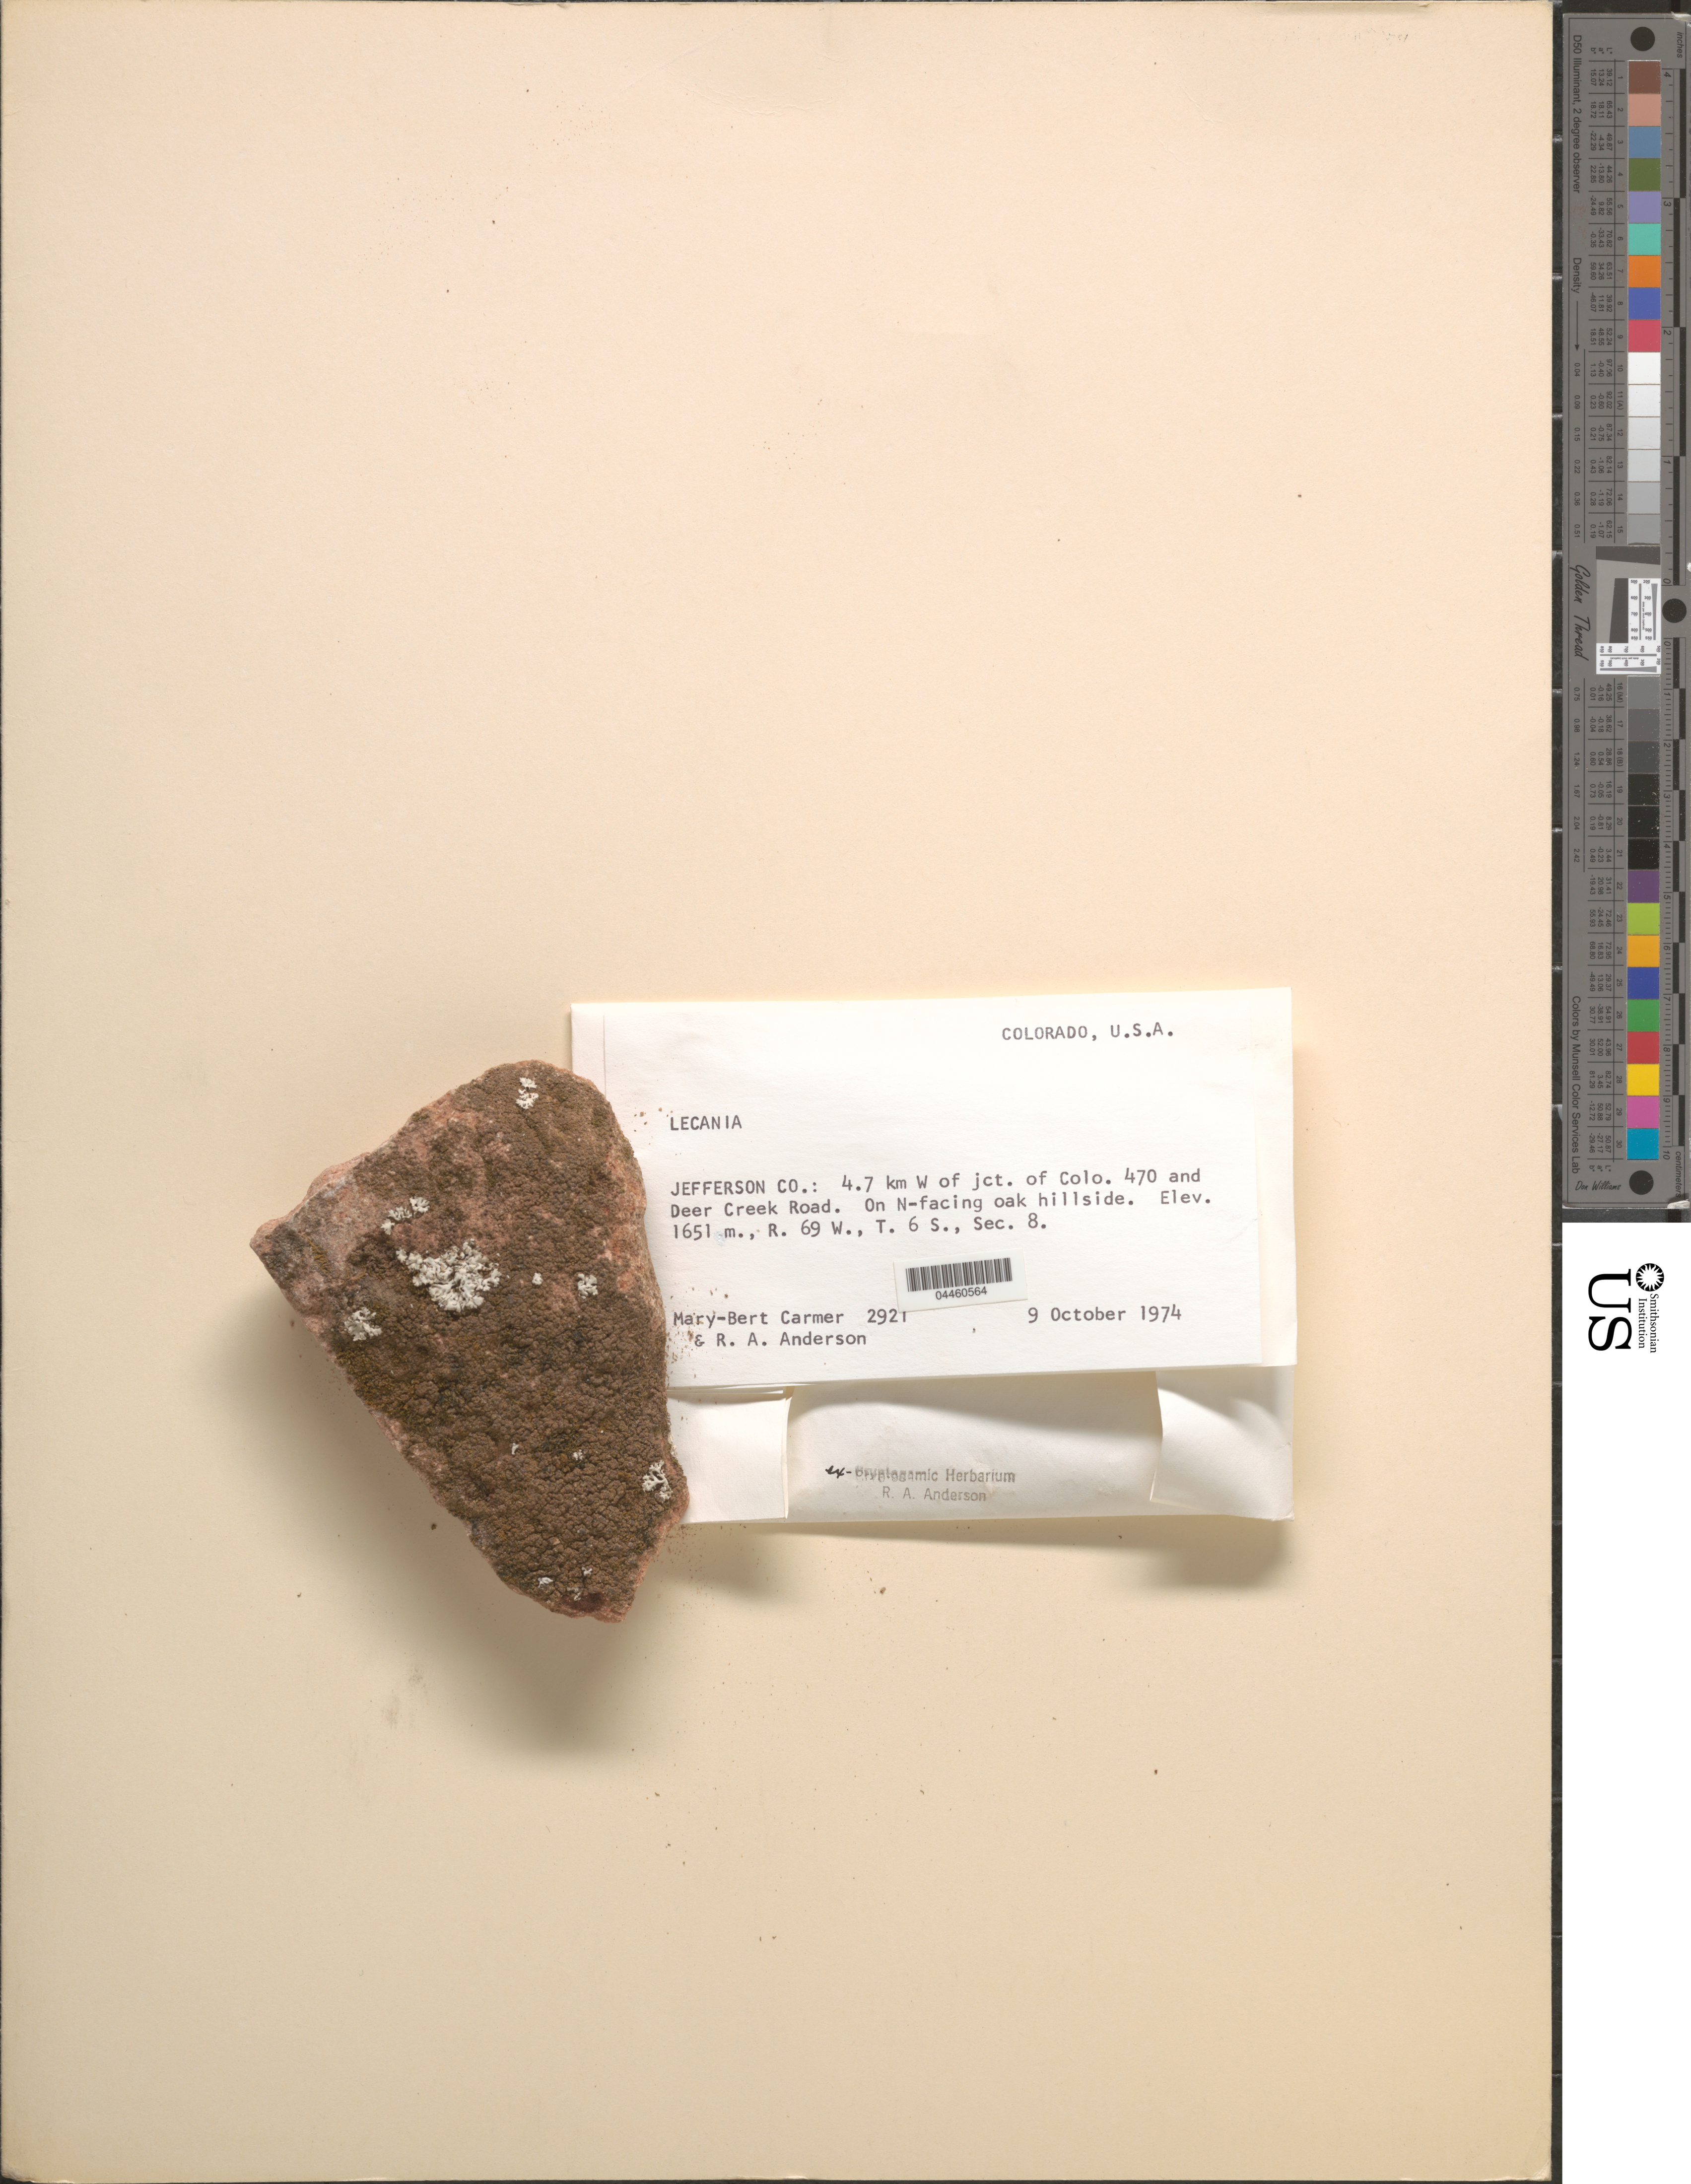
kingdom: Fungi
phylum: Ascomycota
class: Lecanoromycetes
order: Lecanorales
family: Ramalinaceae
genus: Lecania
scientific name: Lecania sp.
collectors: M. Carmer & R. A. Anderson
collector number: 2921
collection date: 1974-10-09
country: United States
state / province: Colorado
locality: Jefferson Co.: 4.7 km W of jct. of Colo. 470 and Deer Creek Road. On N-facing oak hillside. R. 69 W., T. 6 S., Sec. 8.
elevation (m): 1651